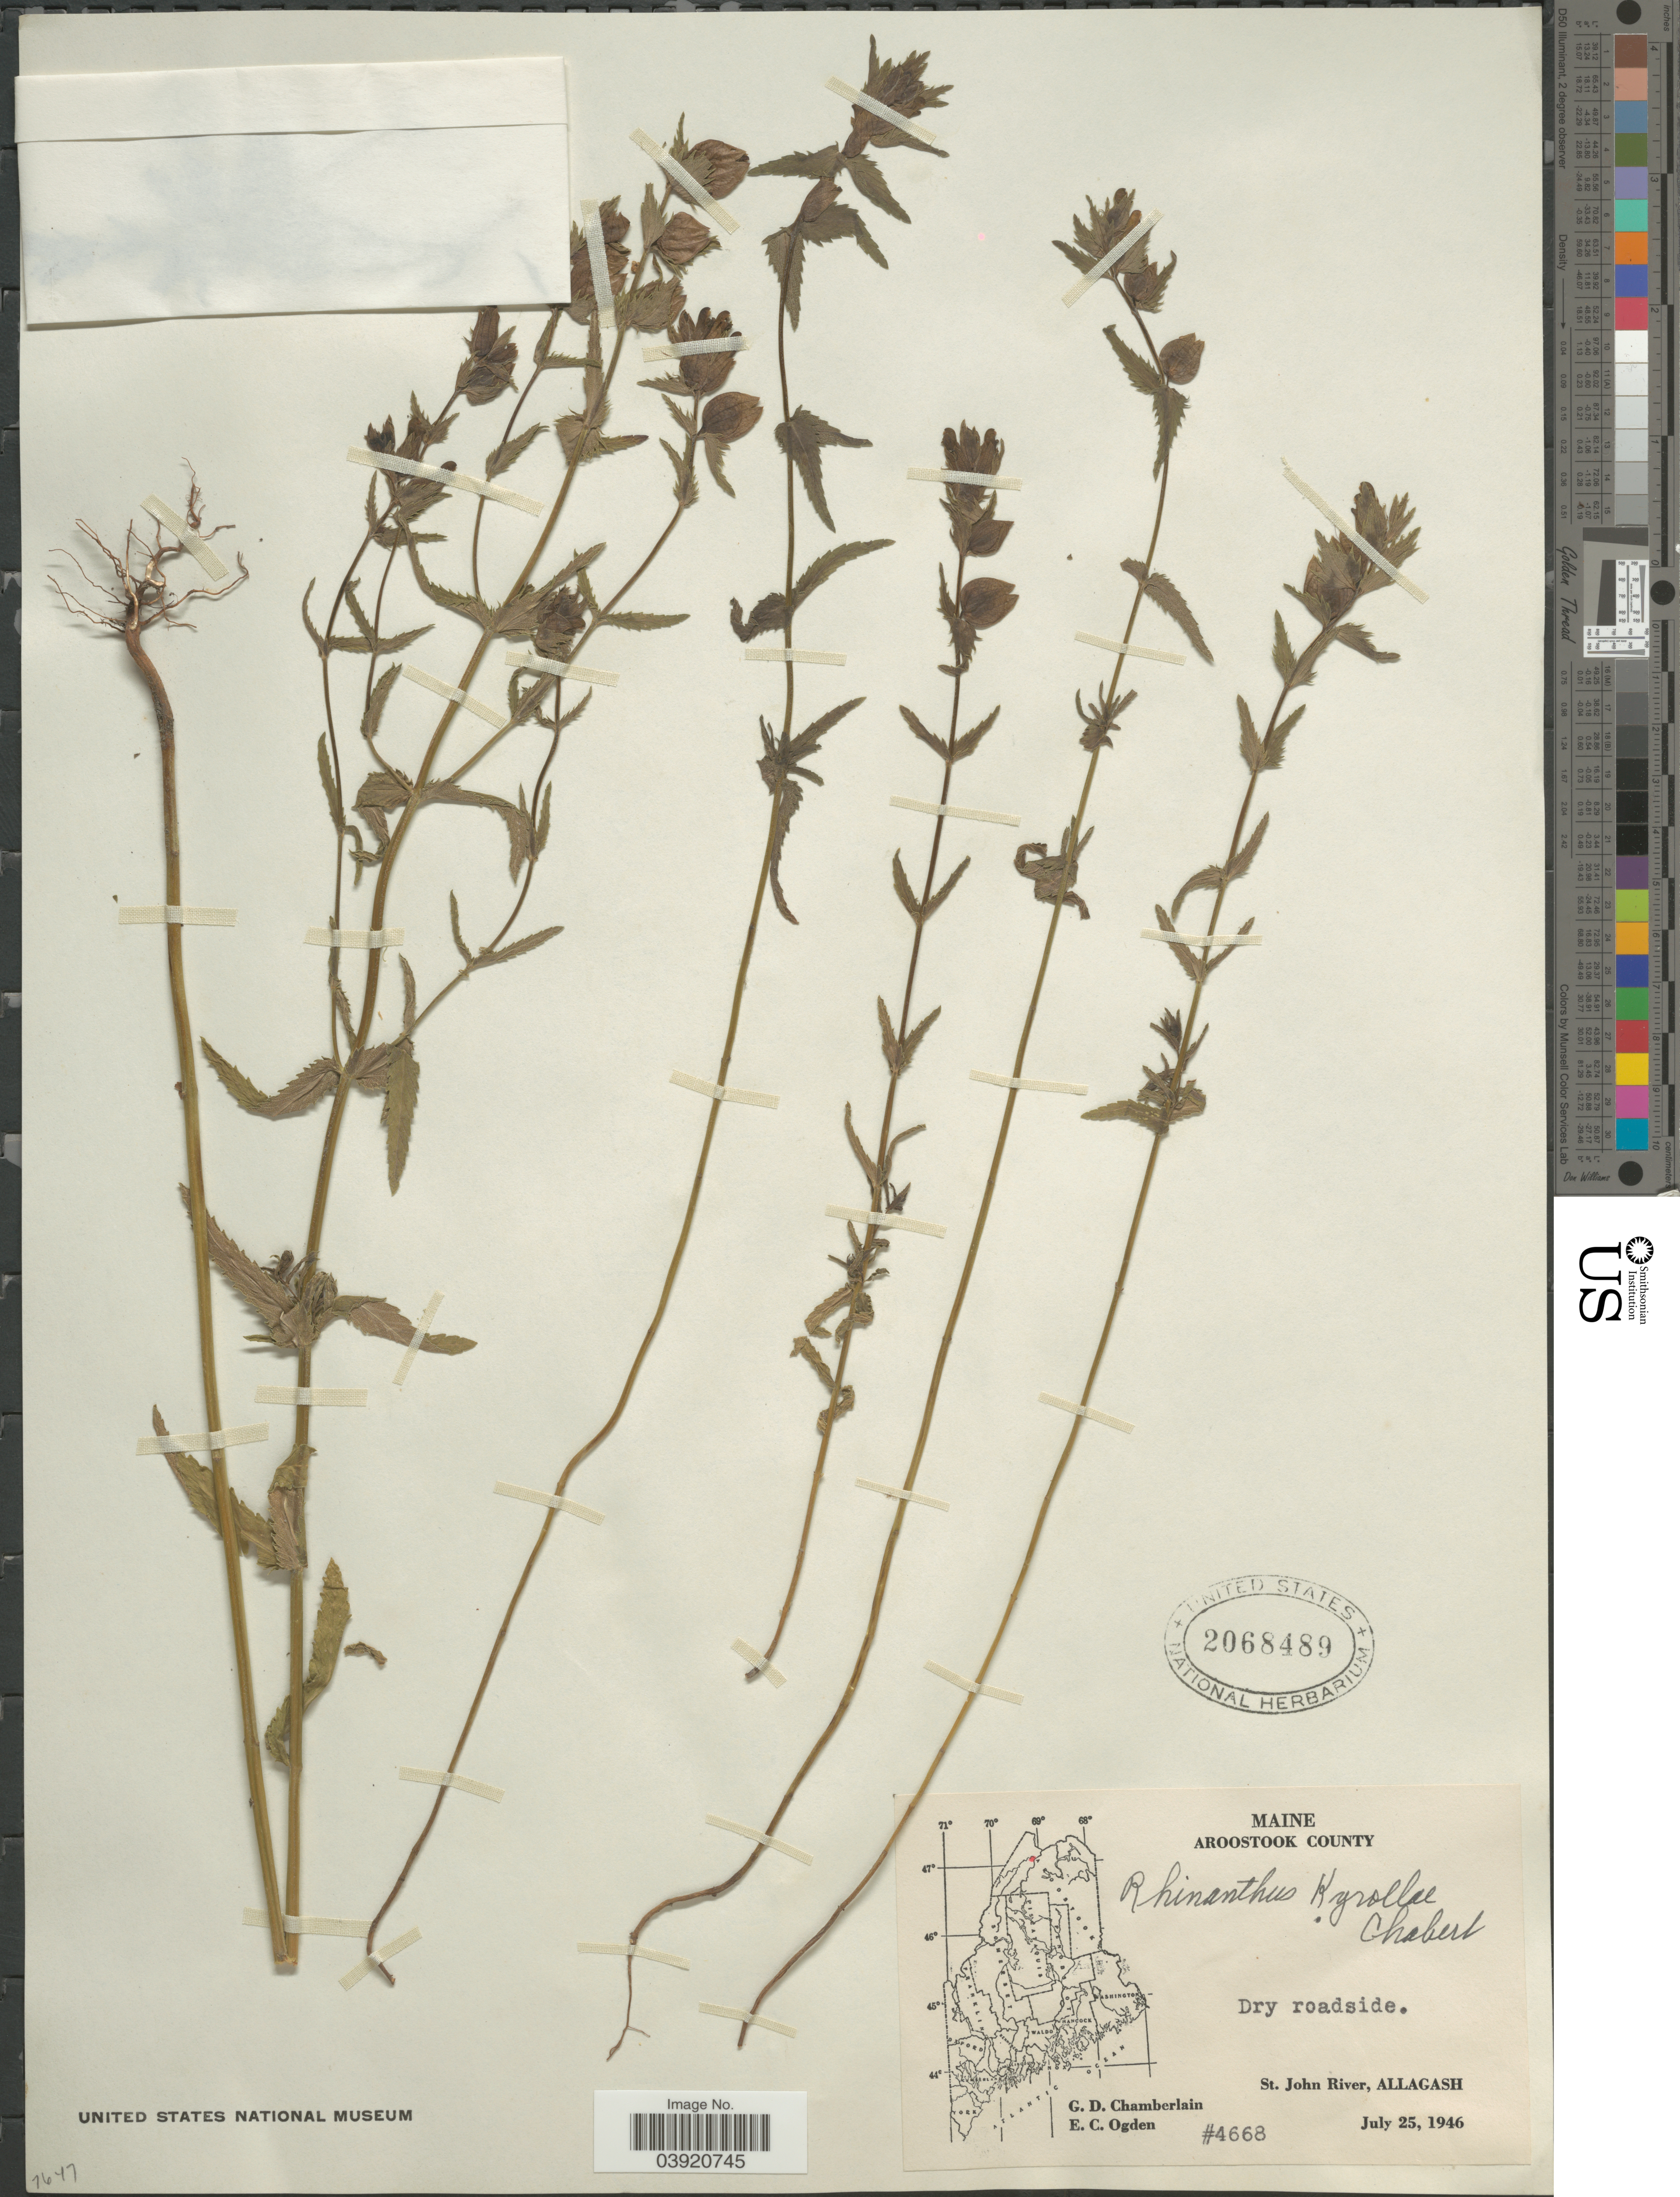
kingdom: Plantae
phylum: Tracheophyta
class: Magnoliopsida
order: Lamiales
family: Orobanchaceae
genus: Rhinanthus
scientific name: Rhinanthus kyrollae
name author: Chabert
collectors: G. D. Chamberlain & E. Ogden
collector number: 4668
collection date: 1946-07-25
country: United States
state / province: Maine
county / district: Aroostook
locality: St. John River, Allagash.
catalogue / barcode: US 2068489